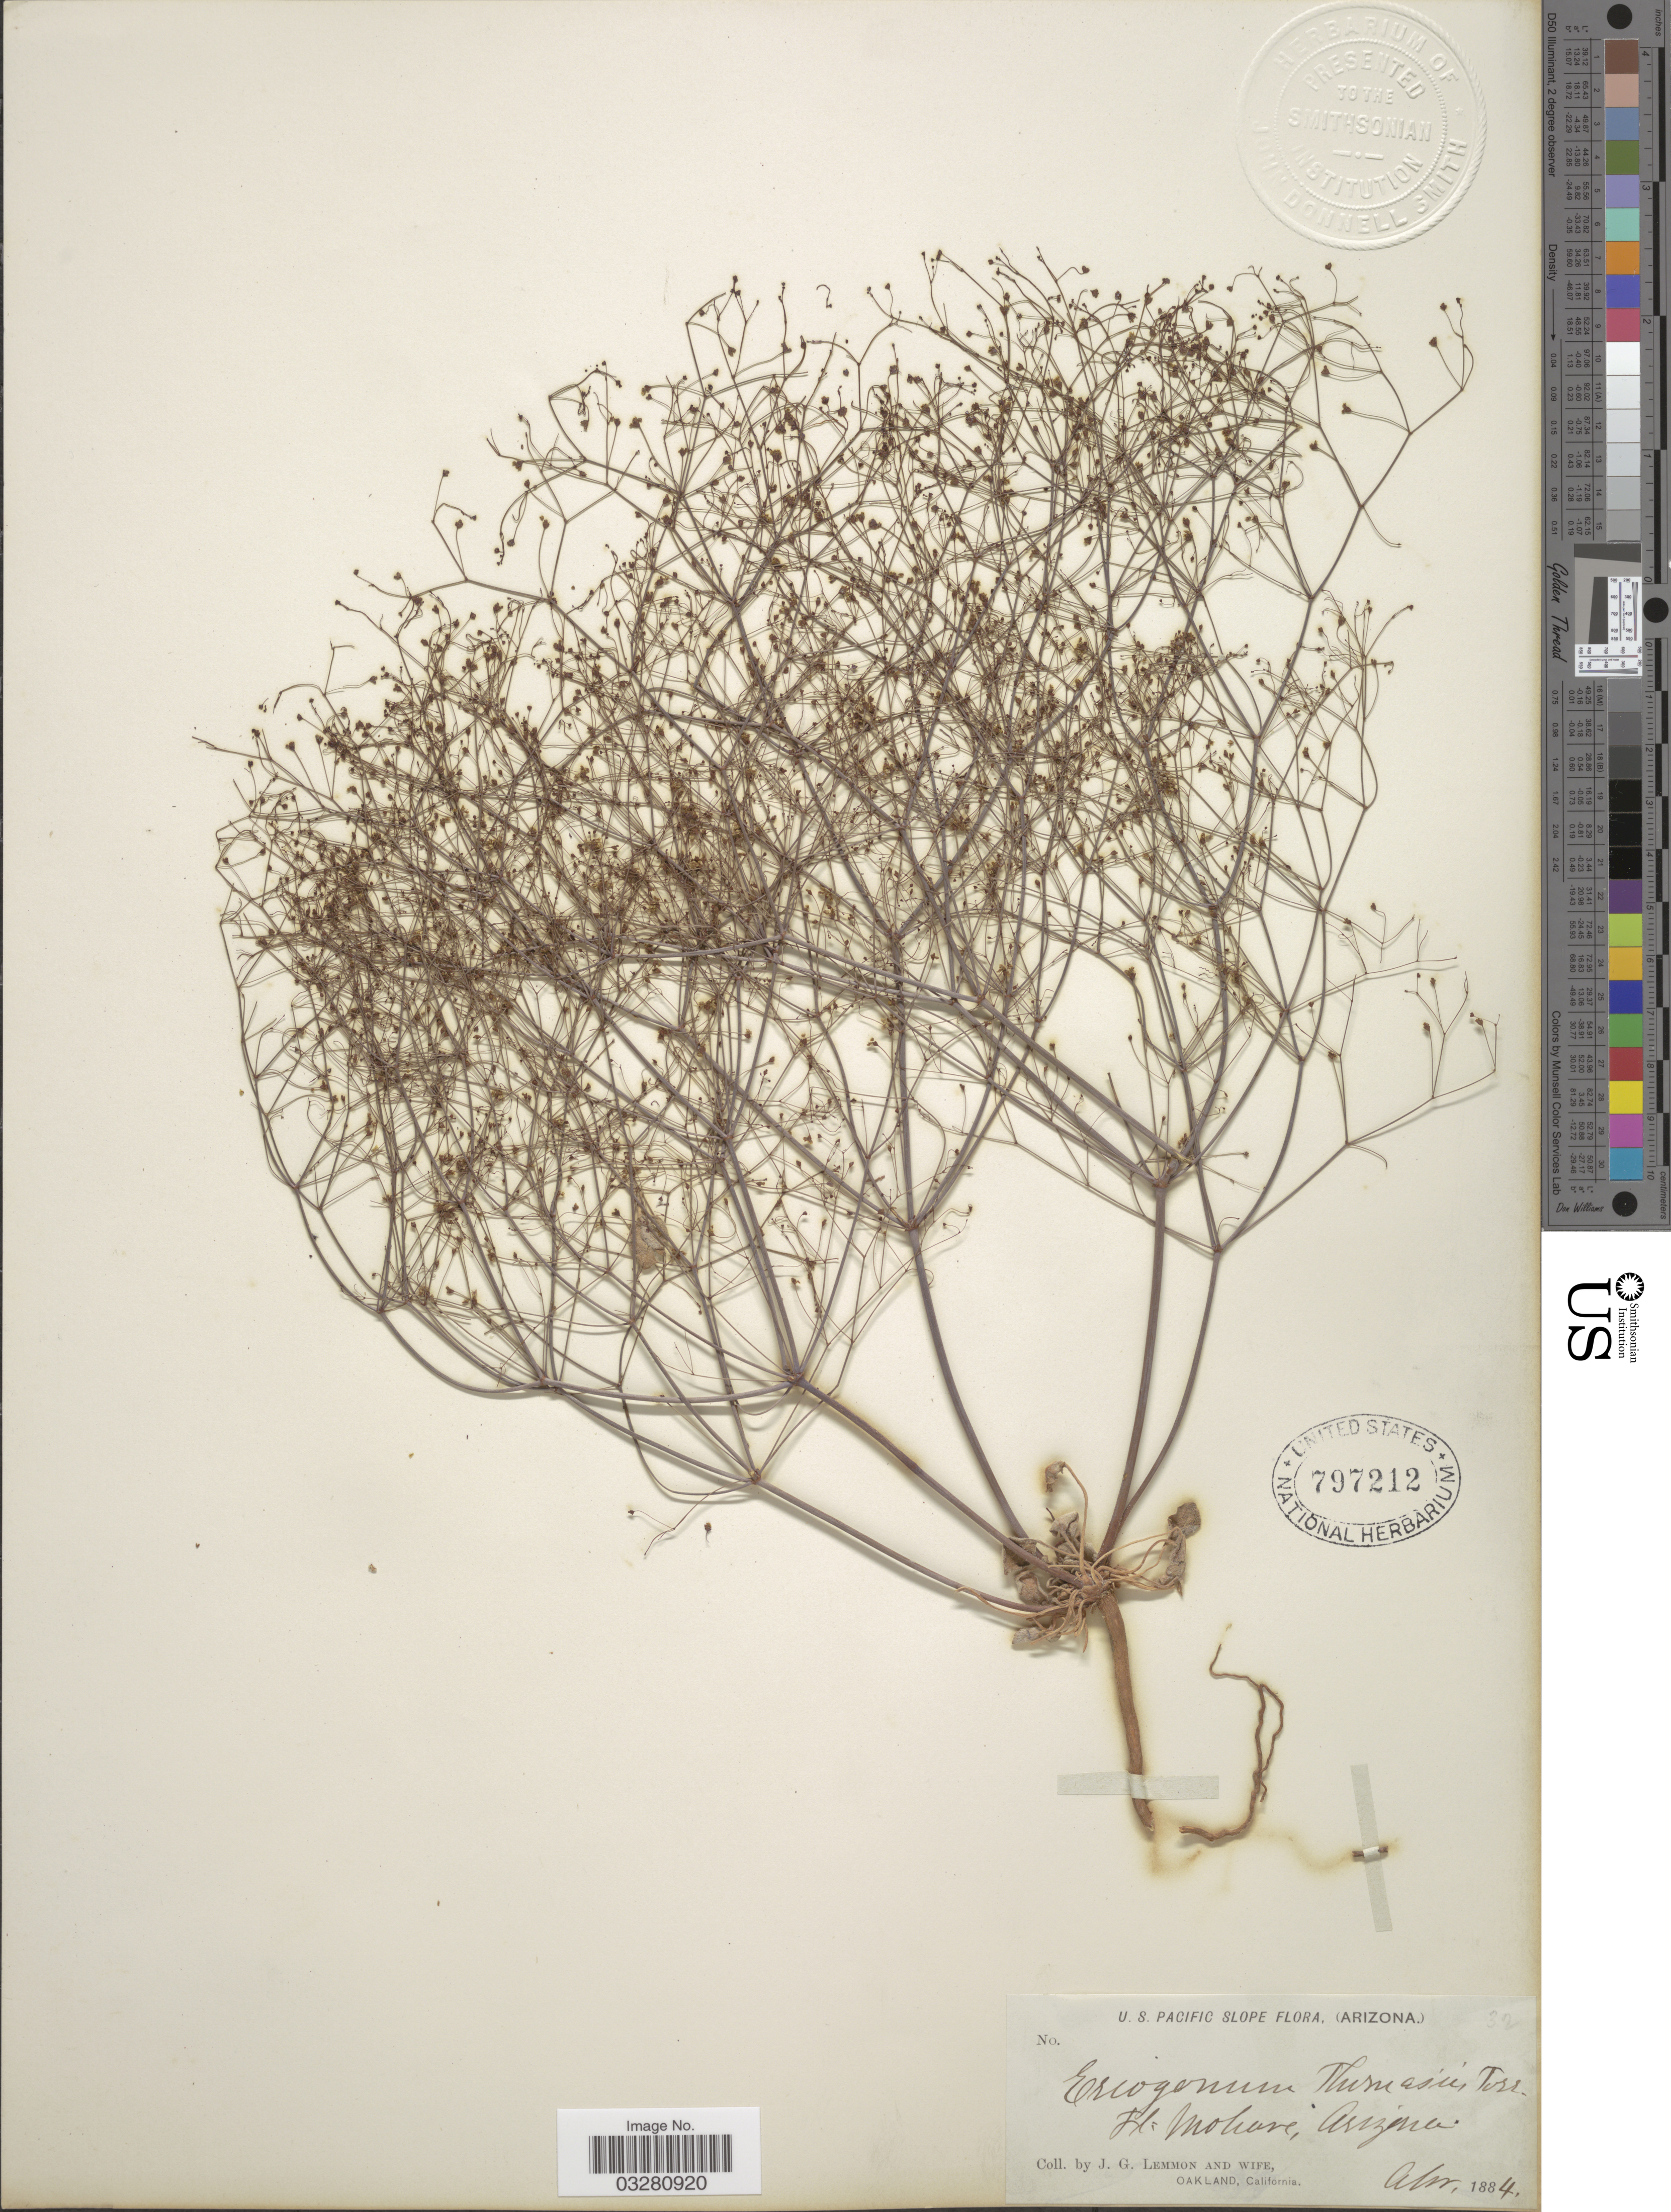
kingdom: Plantae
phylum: Tracheophyta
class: Magnoliopsida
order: Caryophyllales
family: Polygonaceae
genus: Eriogonum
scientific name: Eriogonum thomasii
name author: Torr.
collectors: J. Lemmon & Mrs. J. G. Lemmon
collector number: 32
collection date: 1884-04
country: United States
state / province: Arizona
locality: U. S. Pacific Slope. Ft. Mohave.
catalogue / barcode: US 797212